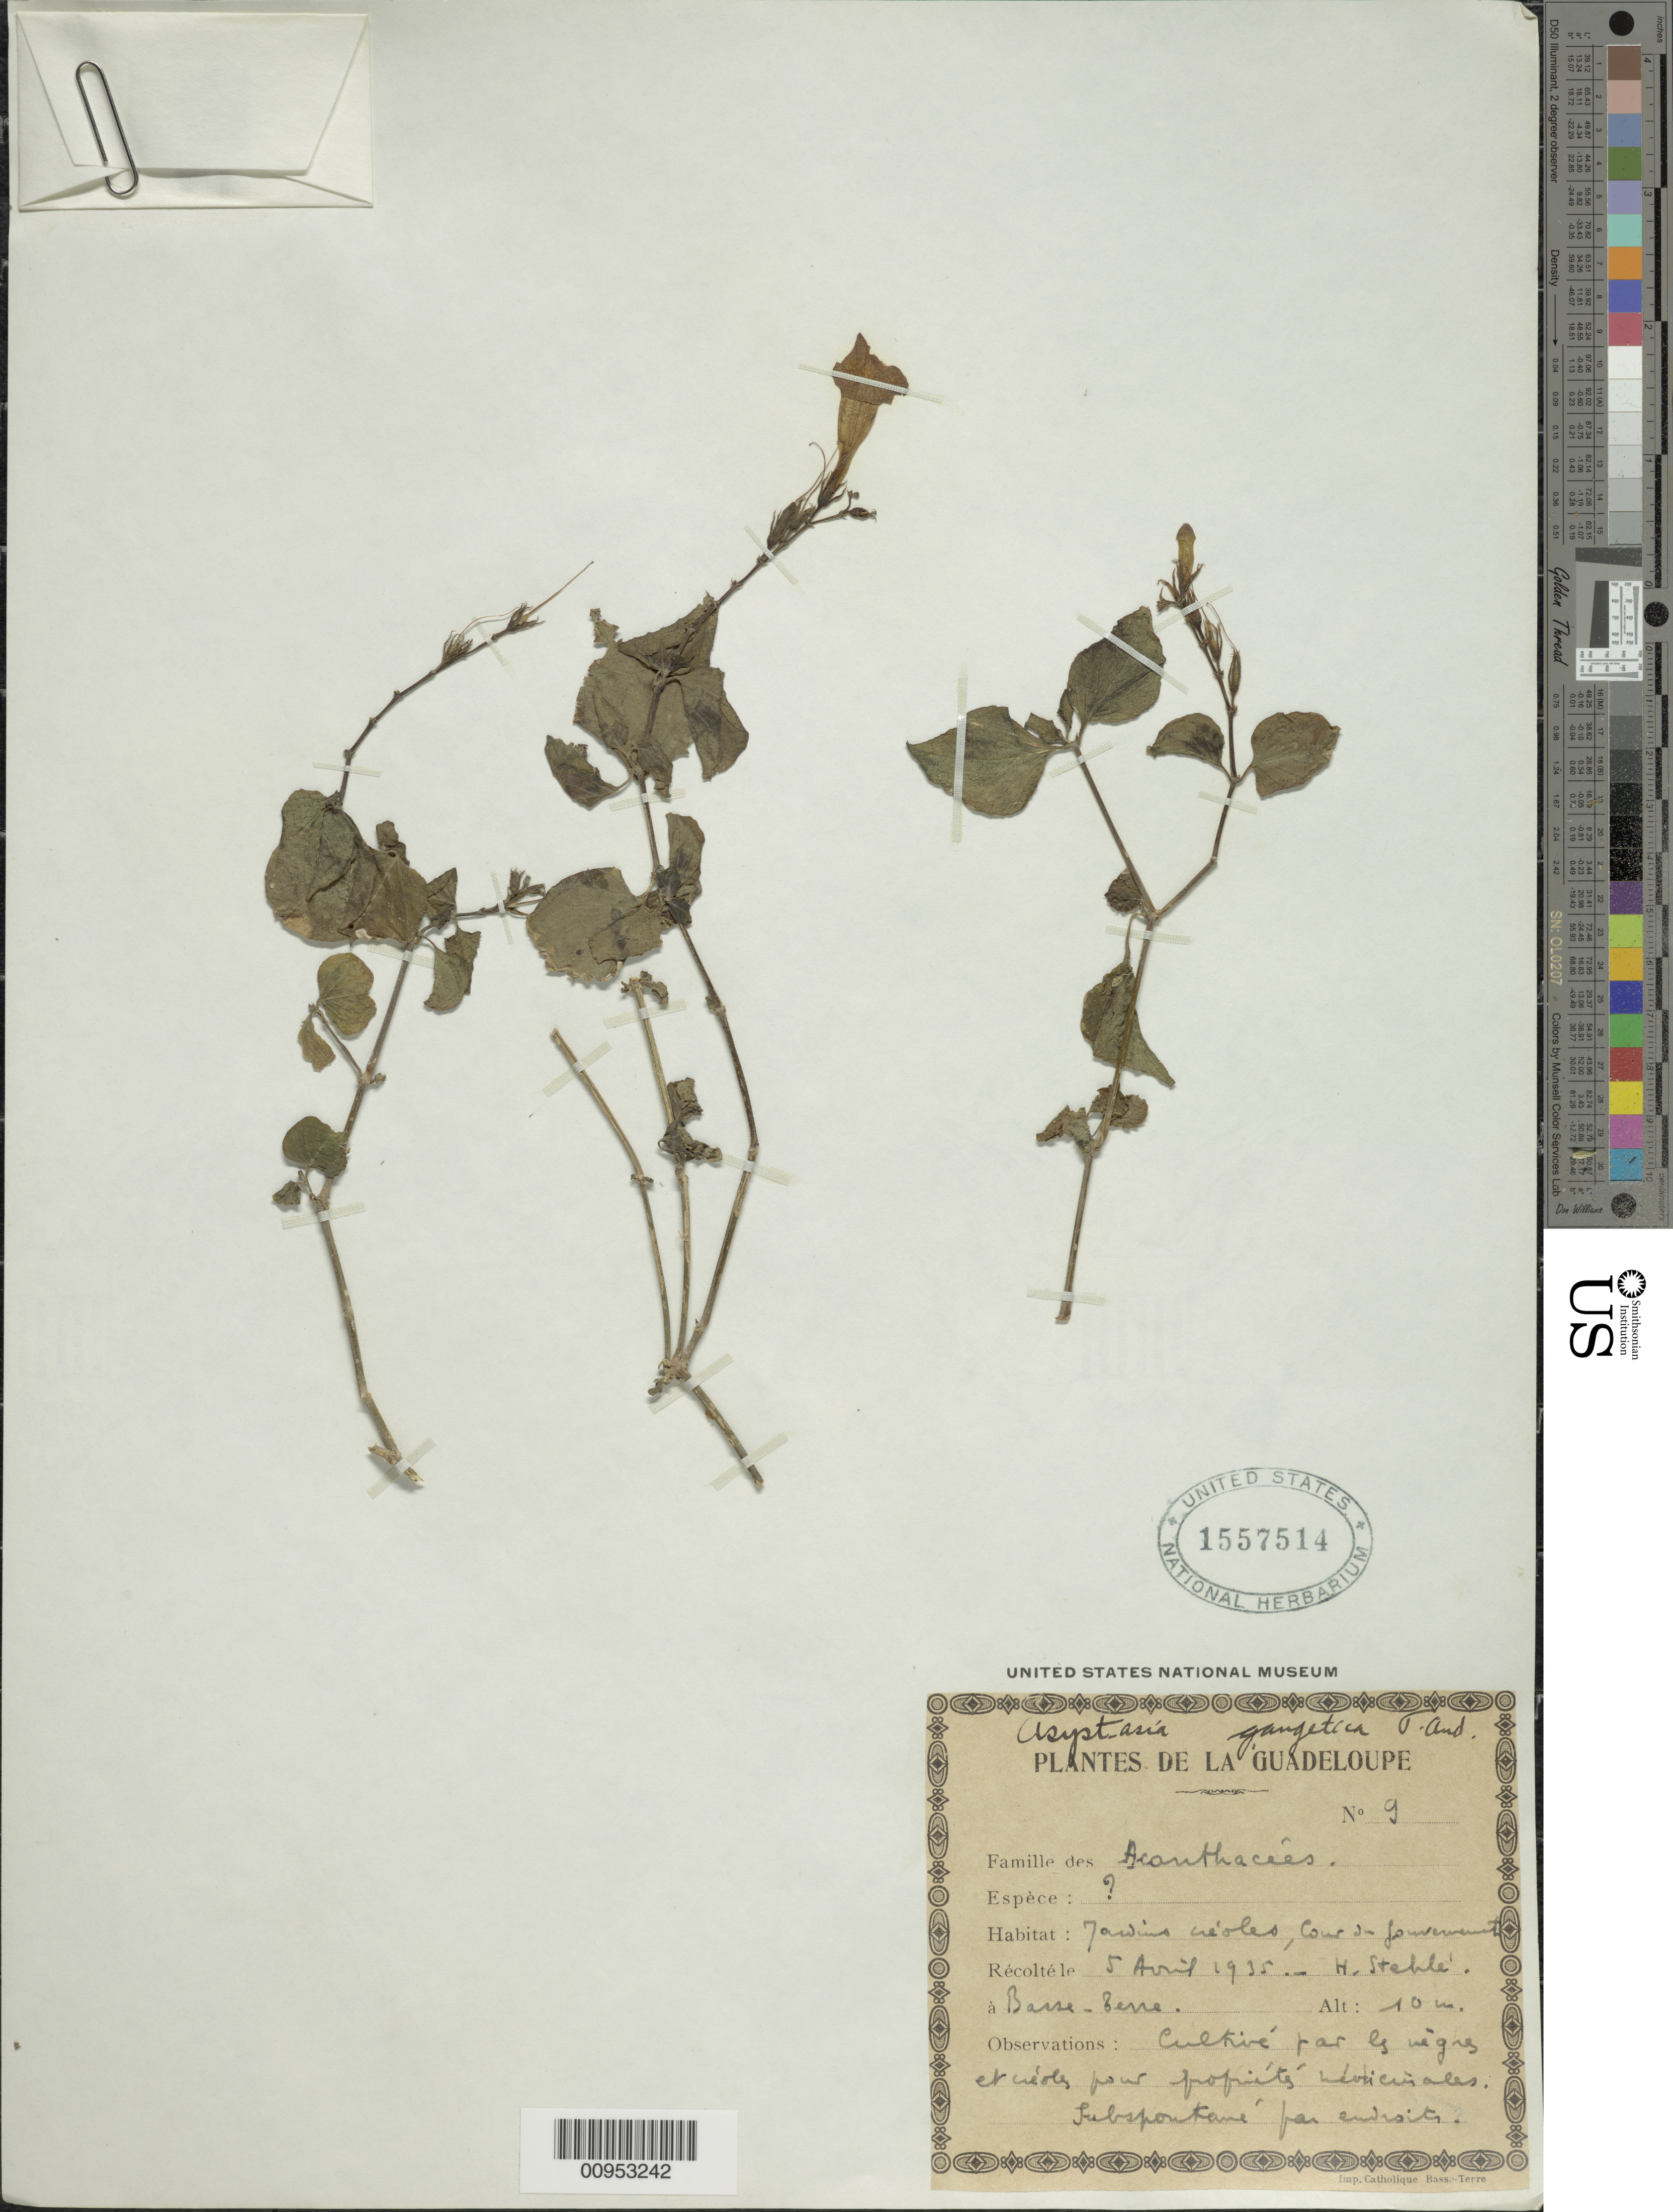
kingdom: Plantae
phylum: Tracheophyta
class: Magnoliopsida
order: Lamiales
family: Acanthaceae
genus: Asystasia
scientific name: Asystasia gangetica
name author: (L.) T. Anderson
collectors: H. Stehlé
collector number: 9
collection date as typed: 05 Apr 1935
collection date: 1935-04-05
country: Guadeloupe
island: Basse Terre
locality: Basse Terre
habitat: Jardins créoles, cour de gouvernment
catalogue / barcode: US 1557514